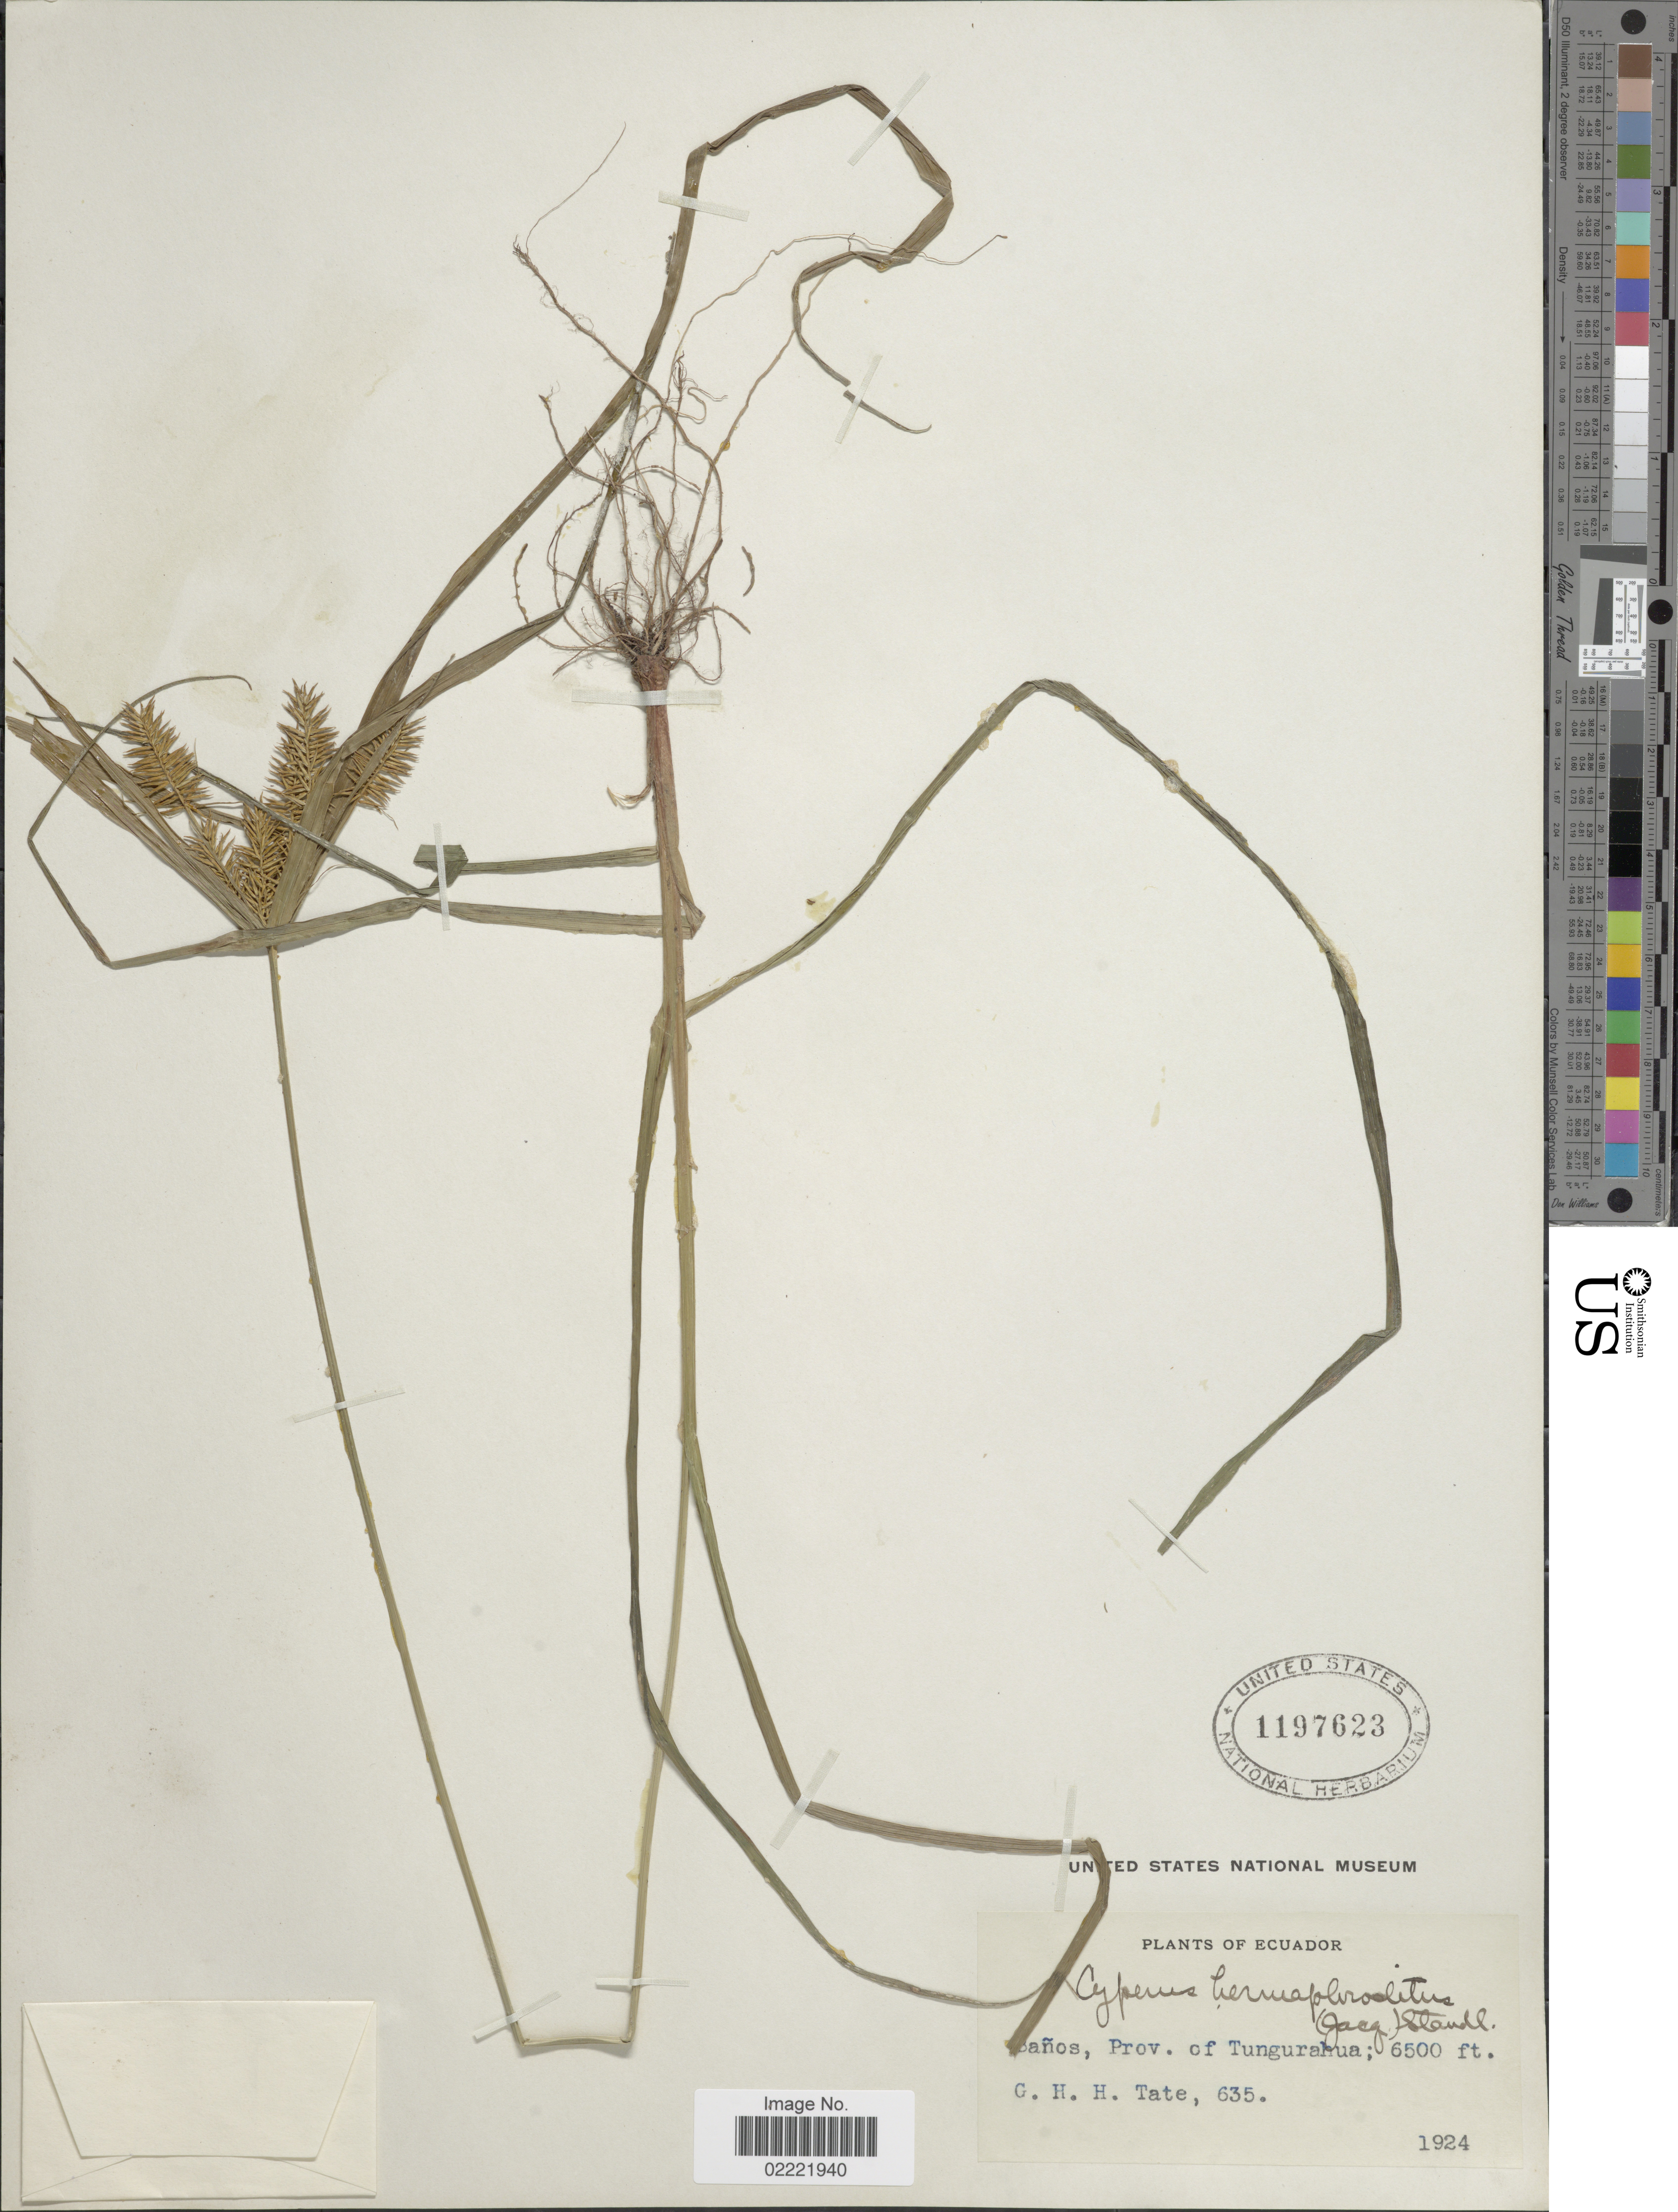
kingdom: Plantae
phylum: Tracheophyta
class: Liliopsida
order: Poales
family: Cyperaceae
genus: Cyperus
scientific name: Cyperus hermaphroditus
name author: (Jacq.) Standl.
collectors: G. H. H.Tate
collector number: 635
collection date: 1924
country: Ecuador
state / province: Tungurahua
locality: Banos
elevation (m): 1981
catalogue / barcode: US 1197623